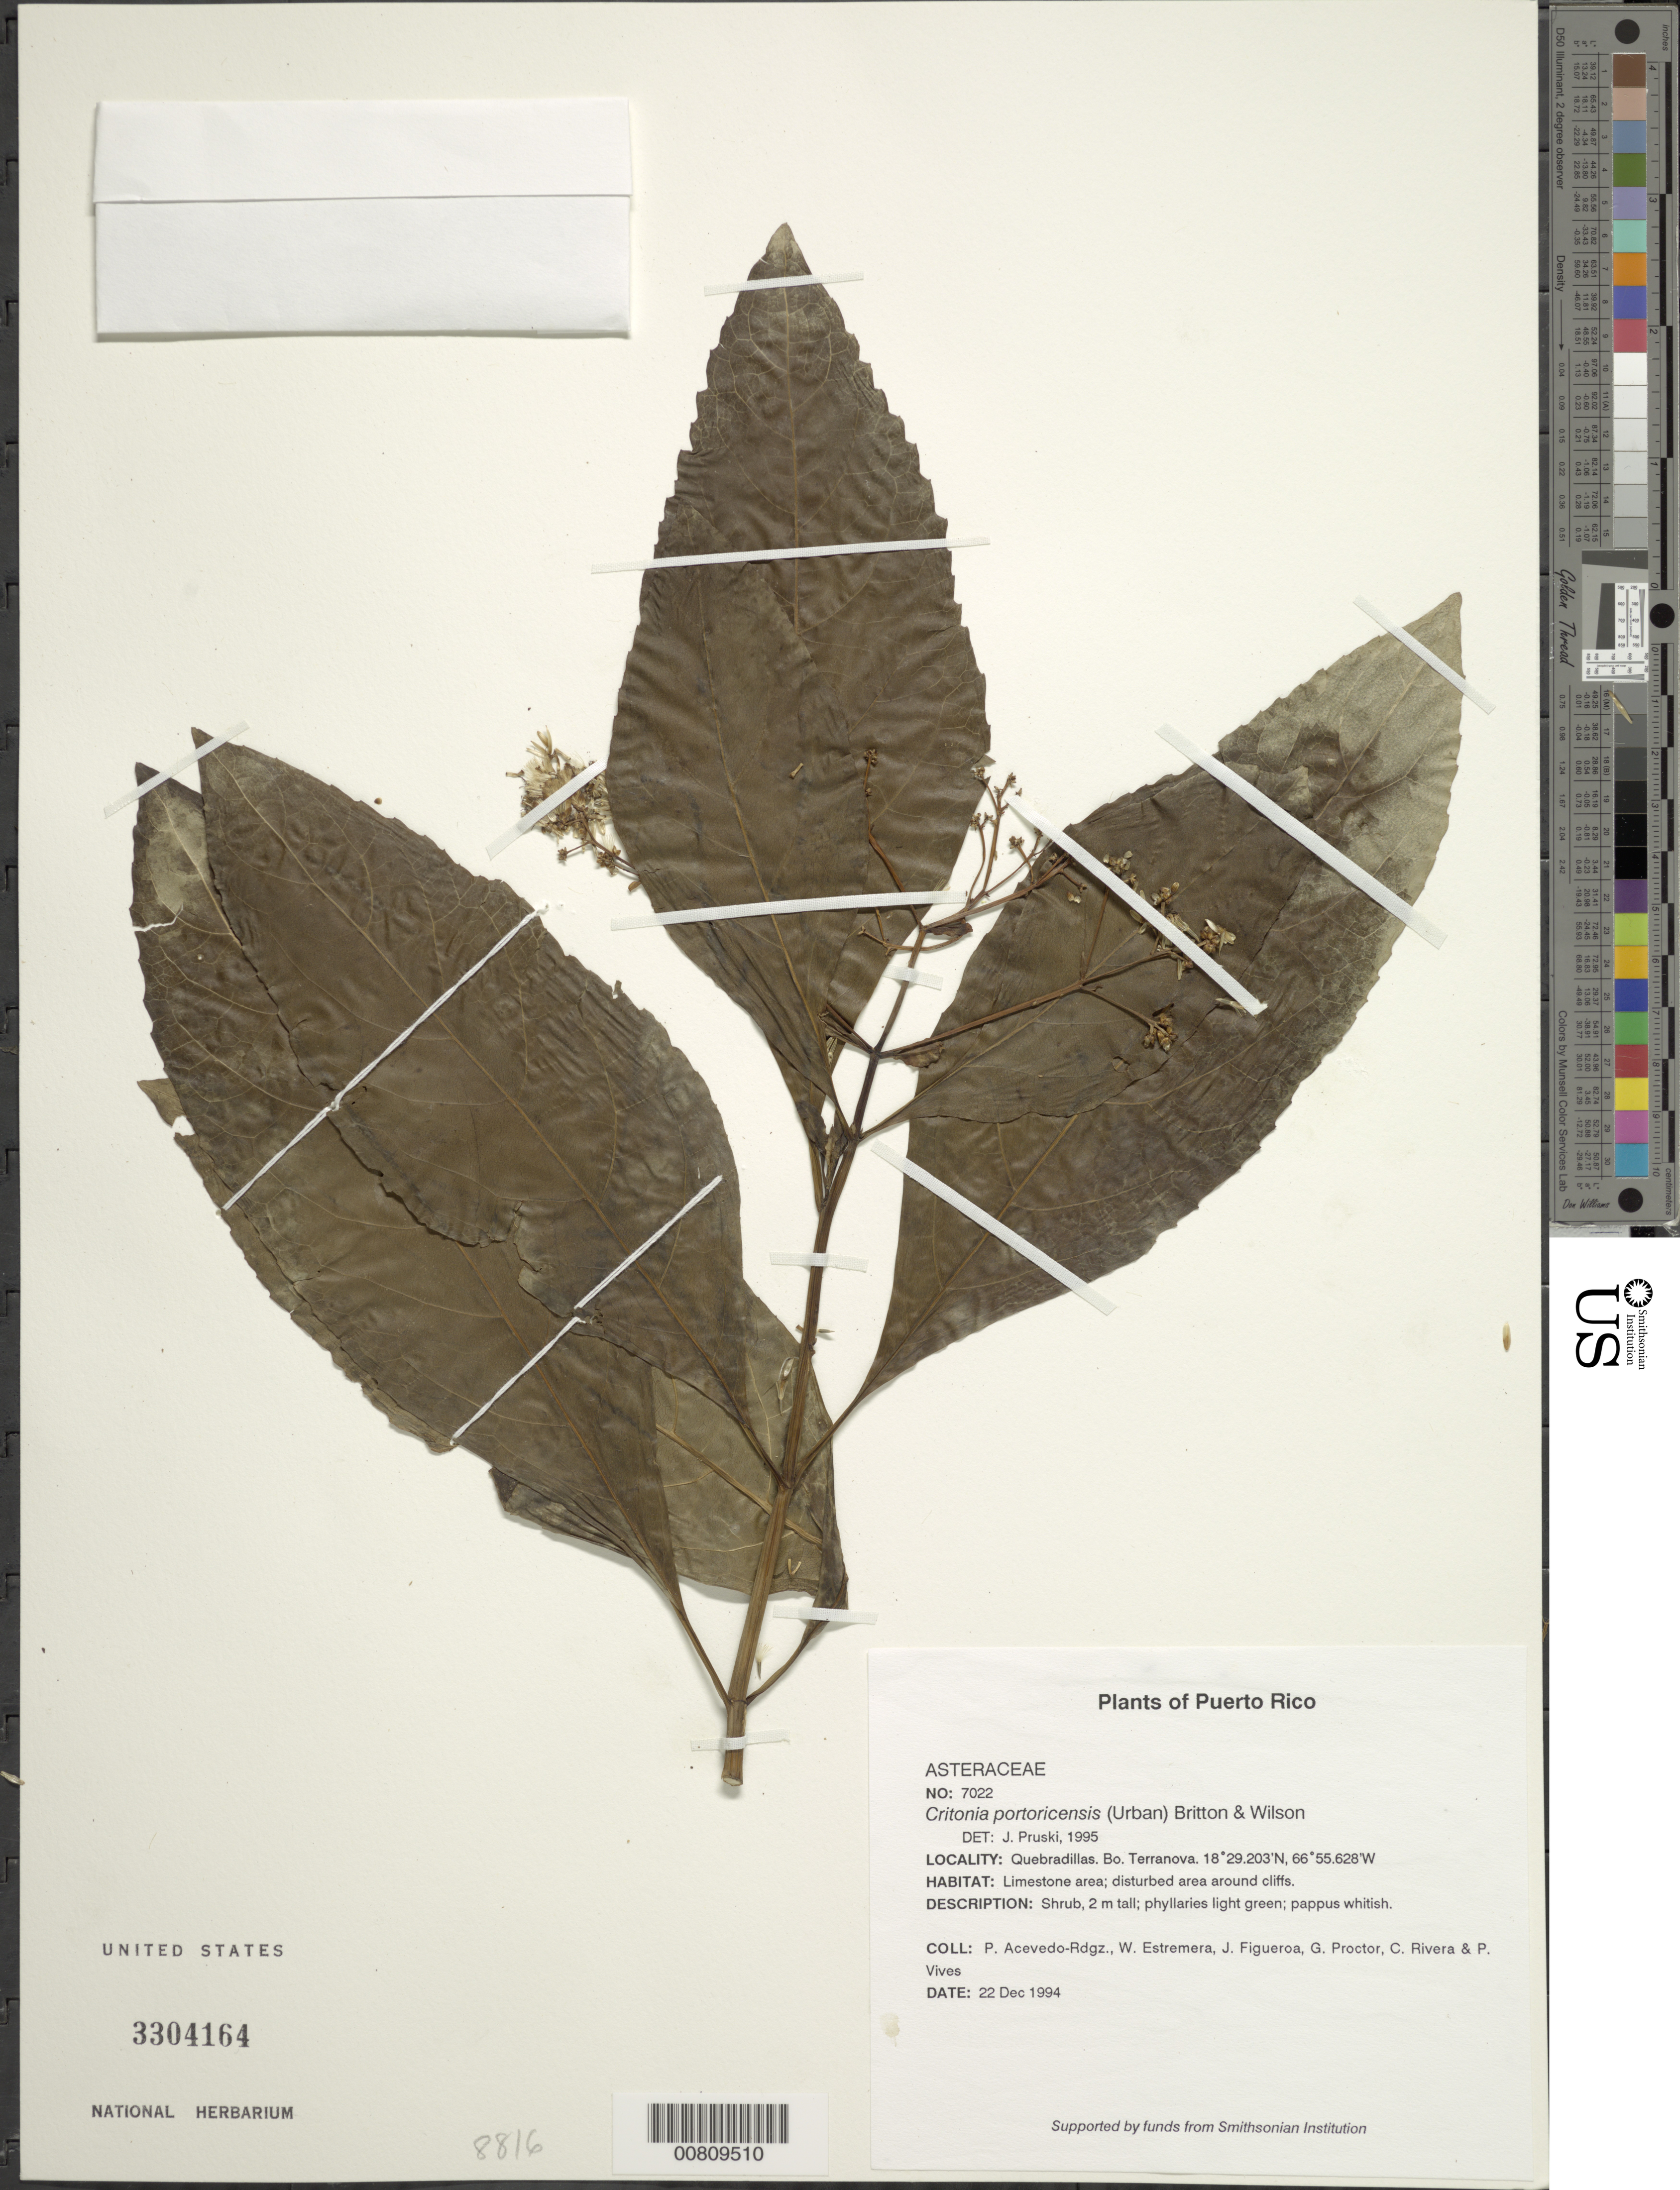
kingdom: Plantae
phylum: Tracheophyta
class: Magnoliopsida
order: Asterales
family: Asteraceae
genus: Critonia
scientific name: Critonia portoricensis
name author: (Urb.) Britton & P. Wilson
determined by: Pruski, J. F.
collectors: P. Acevedo-Rodr., W. Estremera, J. Figueroa, G. R. Proctor, C. Rivera & P. Vives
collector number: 7022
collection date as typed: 22 Dec 1994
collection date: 1994-12-22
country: Puerto Rico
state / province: Quebradillas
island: Puerto Rico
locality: Quebradillas. Bo. Terranova.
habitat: Limestone area; disturbed area around cliffs.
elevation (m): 50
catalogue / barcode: US 3304164